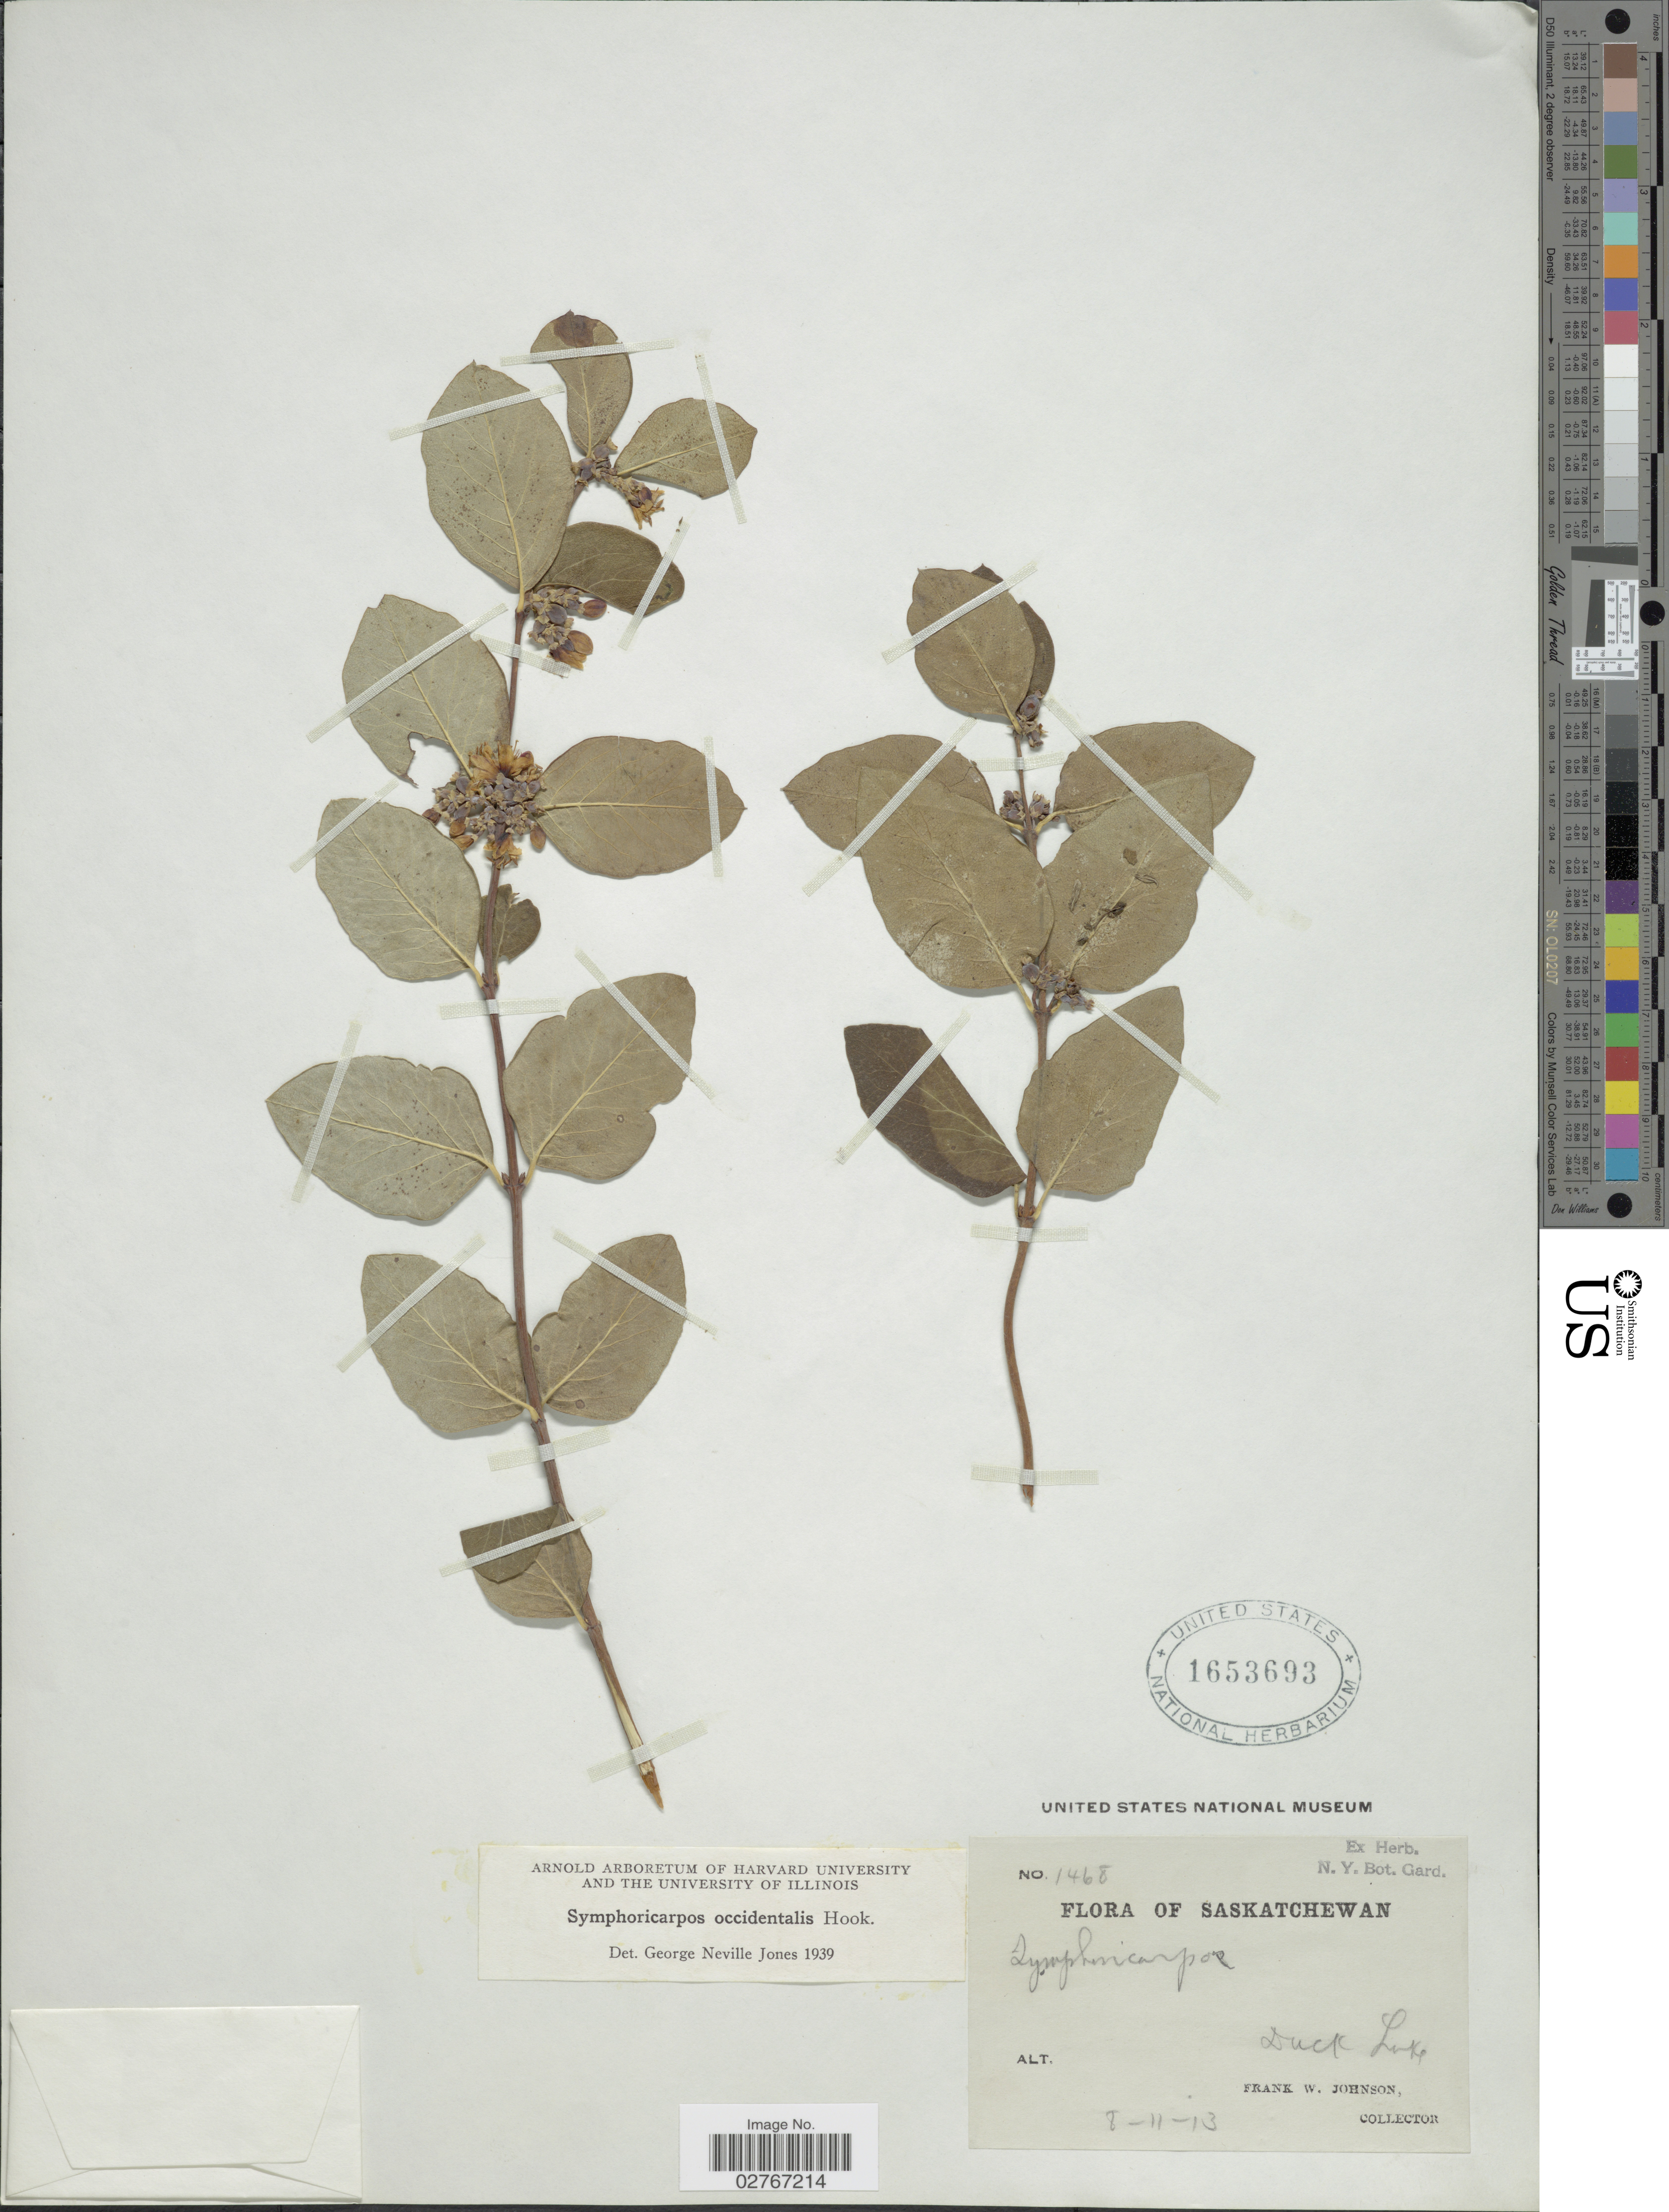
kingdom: Plantae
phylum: Tracheophyta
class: Magnoliopsida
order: Dipsacales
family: Caprifoliaceae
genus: Symphoricarpos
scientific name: Symphoricarpos occidentalis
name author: (R. Br.) Hook.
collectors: F. W. Johnson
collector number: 1468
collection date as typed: Transcribed d/m/y: 11/8/13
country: Canada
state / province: Saskatchewan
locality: Duck Lake.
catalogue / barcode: US 1653693